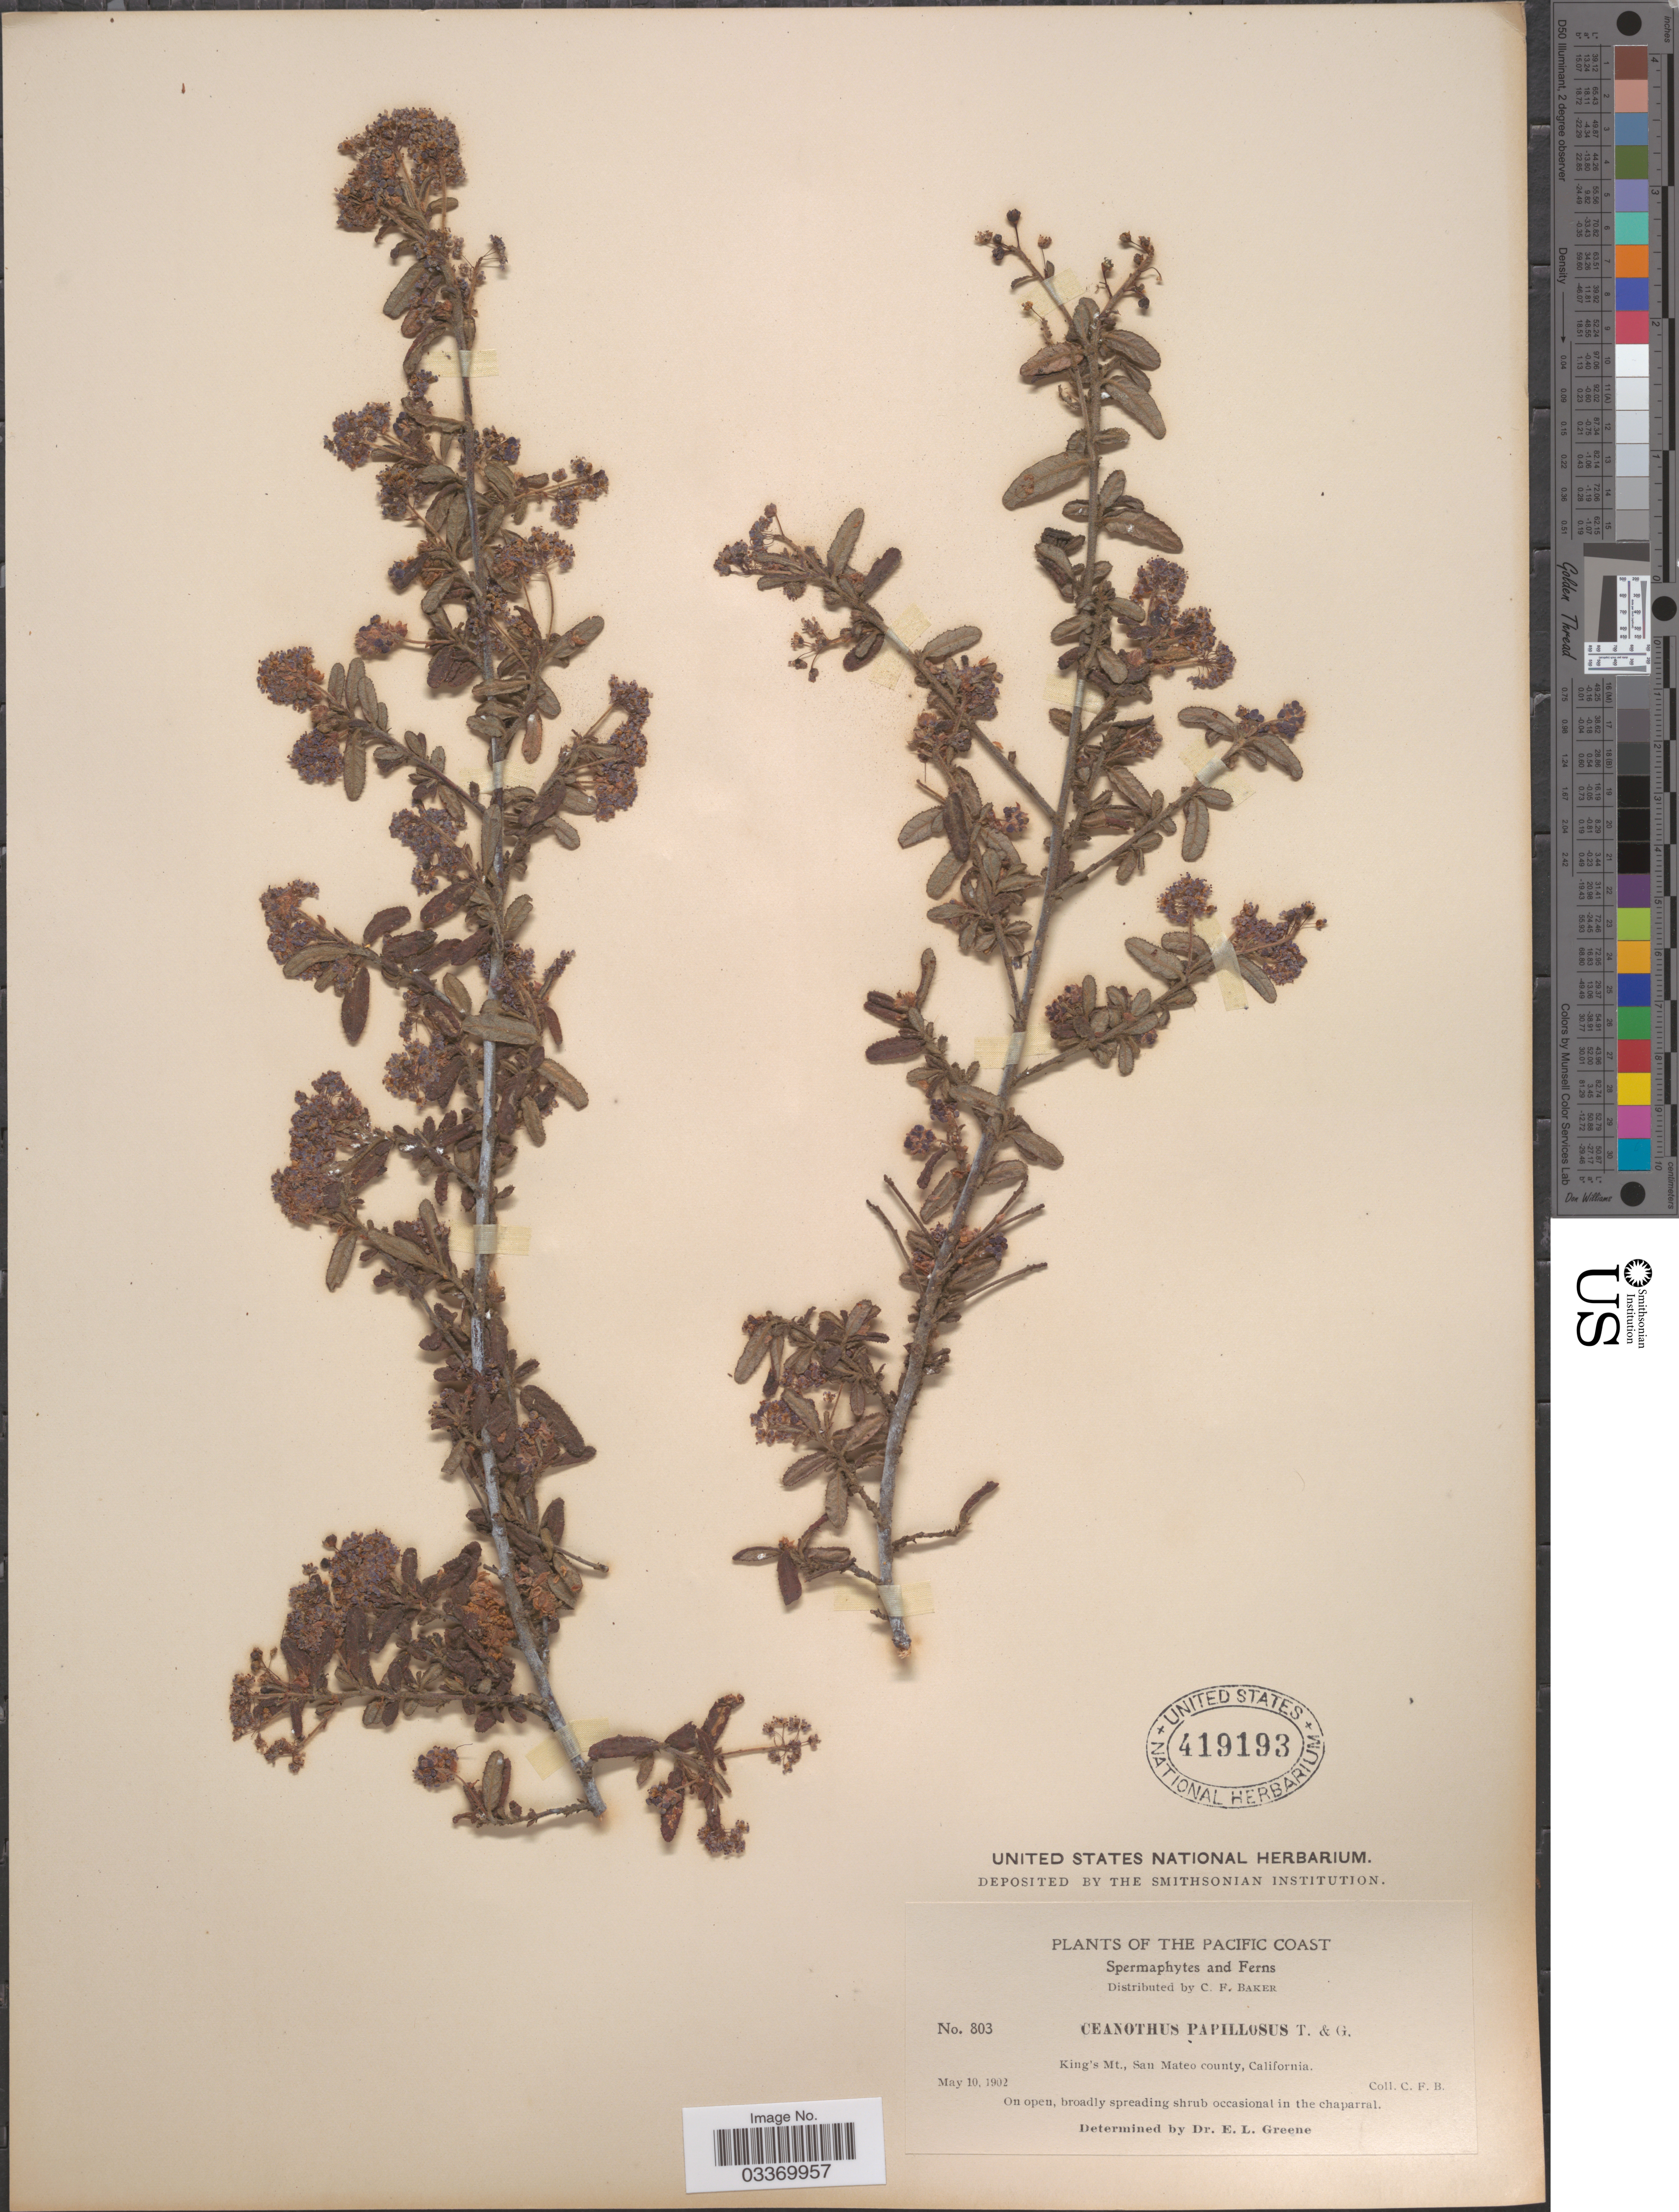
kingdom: Plantae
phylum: Tracheophyta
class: Magnoliopsida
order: Rosales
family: Rhamnaceae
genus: Ceanothus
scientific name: Ceanothus papillosus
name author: Torr. & A. Gray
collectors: C. F. Baker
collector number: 803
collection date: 1902-05-10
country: United States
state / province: California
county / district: San Mateo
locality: The Pacific Coast. King's Mt., San Mateo county.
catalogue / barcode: US 419193